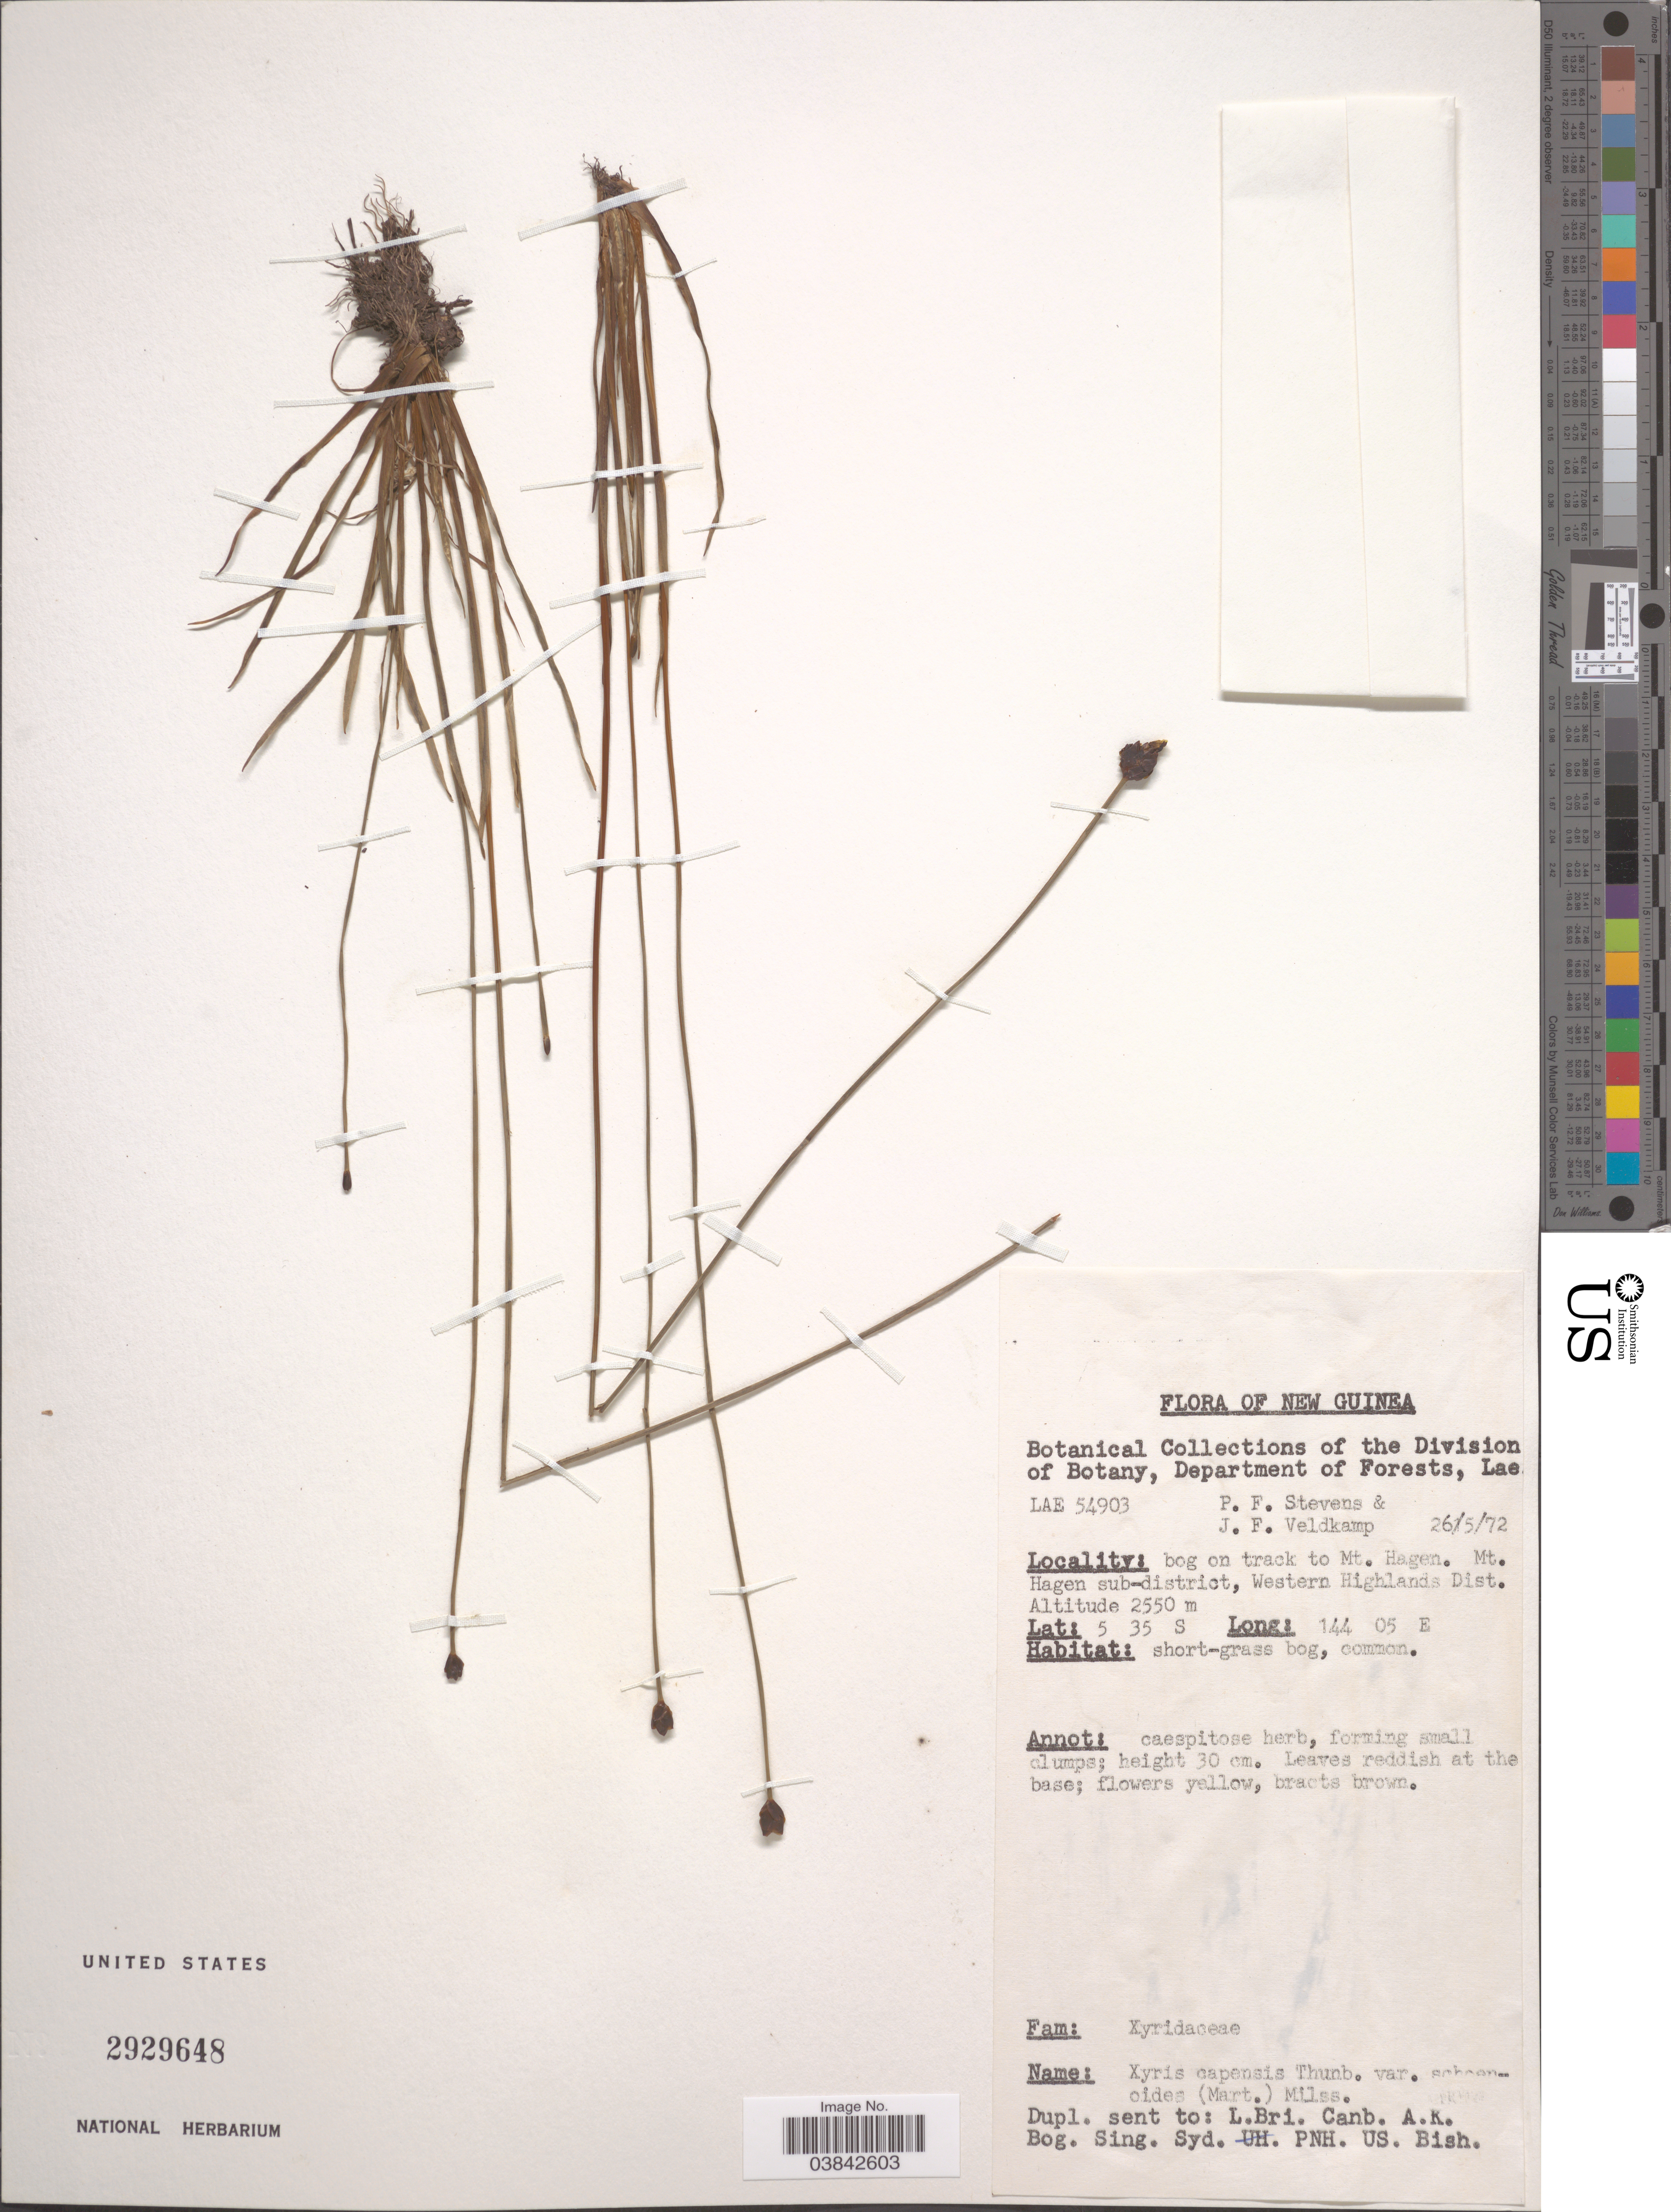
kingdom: Plantae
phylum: Tracheophyta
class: Liliopsida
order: Poales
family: Xyridaceae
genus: Xyris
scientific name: Xyris capensis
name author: Thunb.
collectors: P. F. Stevens & J. F. Veldkamp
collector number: LAE 54903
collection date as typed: Transcribed d/m/y: 26/5/72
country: Papua New Guinea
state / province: Western Highlands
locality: New Guinea. Bog on track to Mt. Hagen, Mt. Hagen sub-district, Western Highlands Dist.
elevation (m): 2550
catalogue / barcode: US 2929648